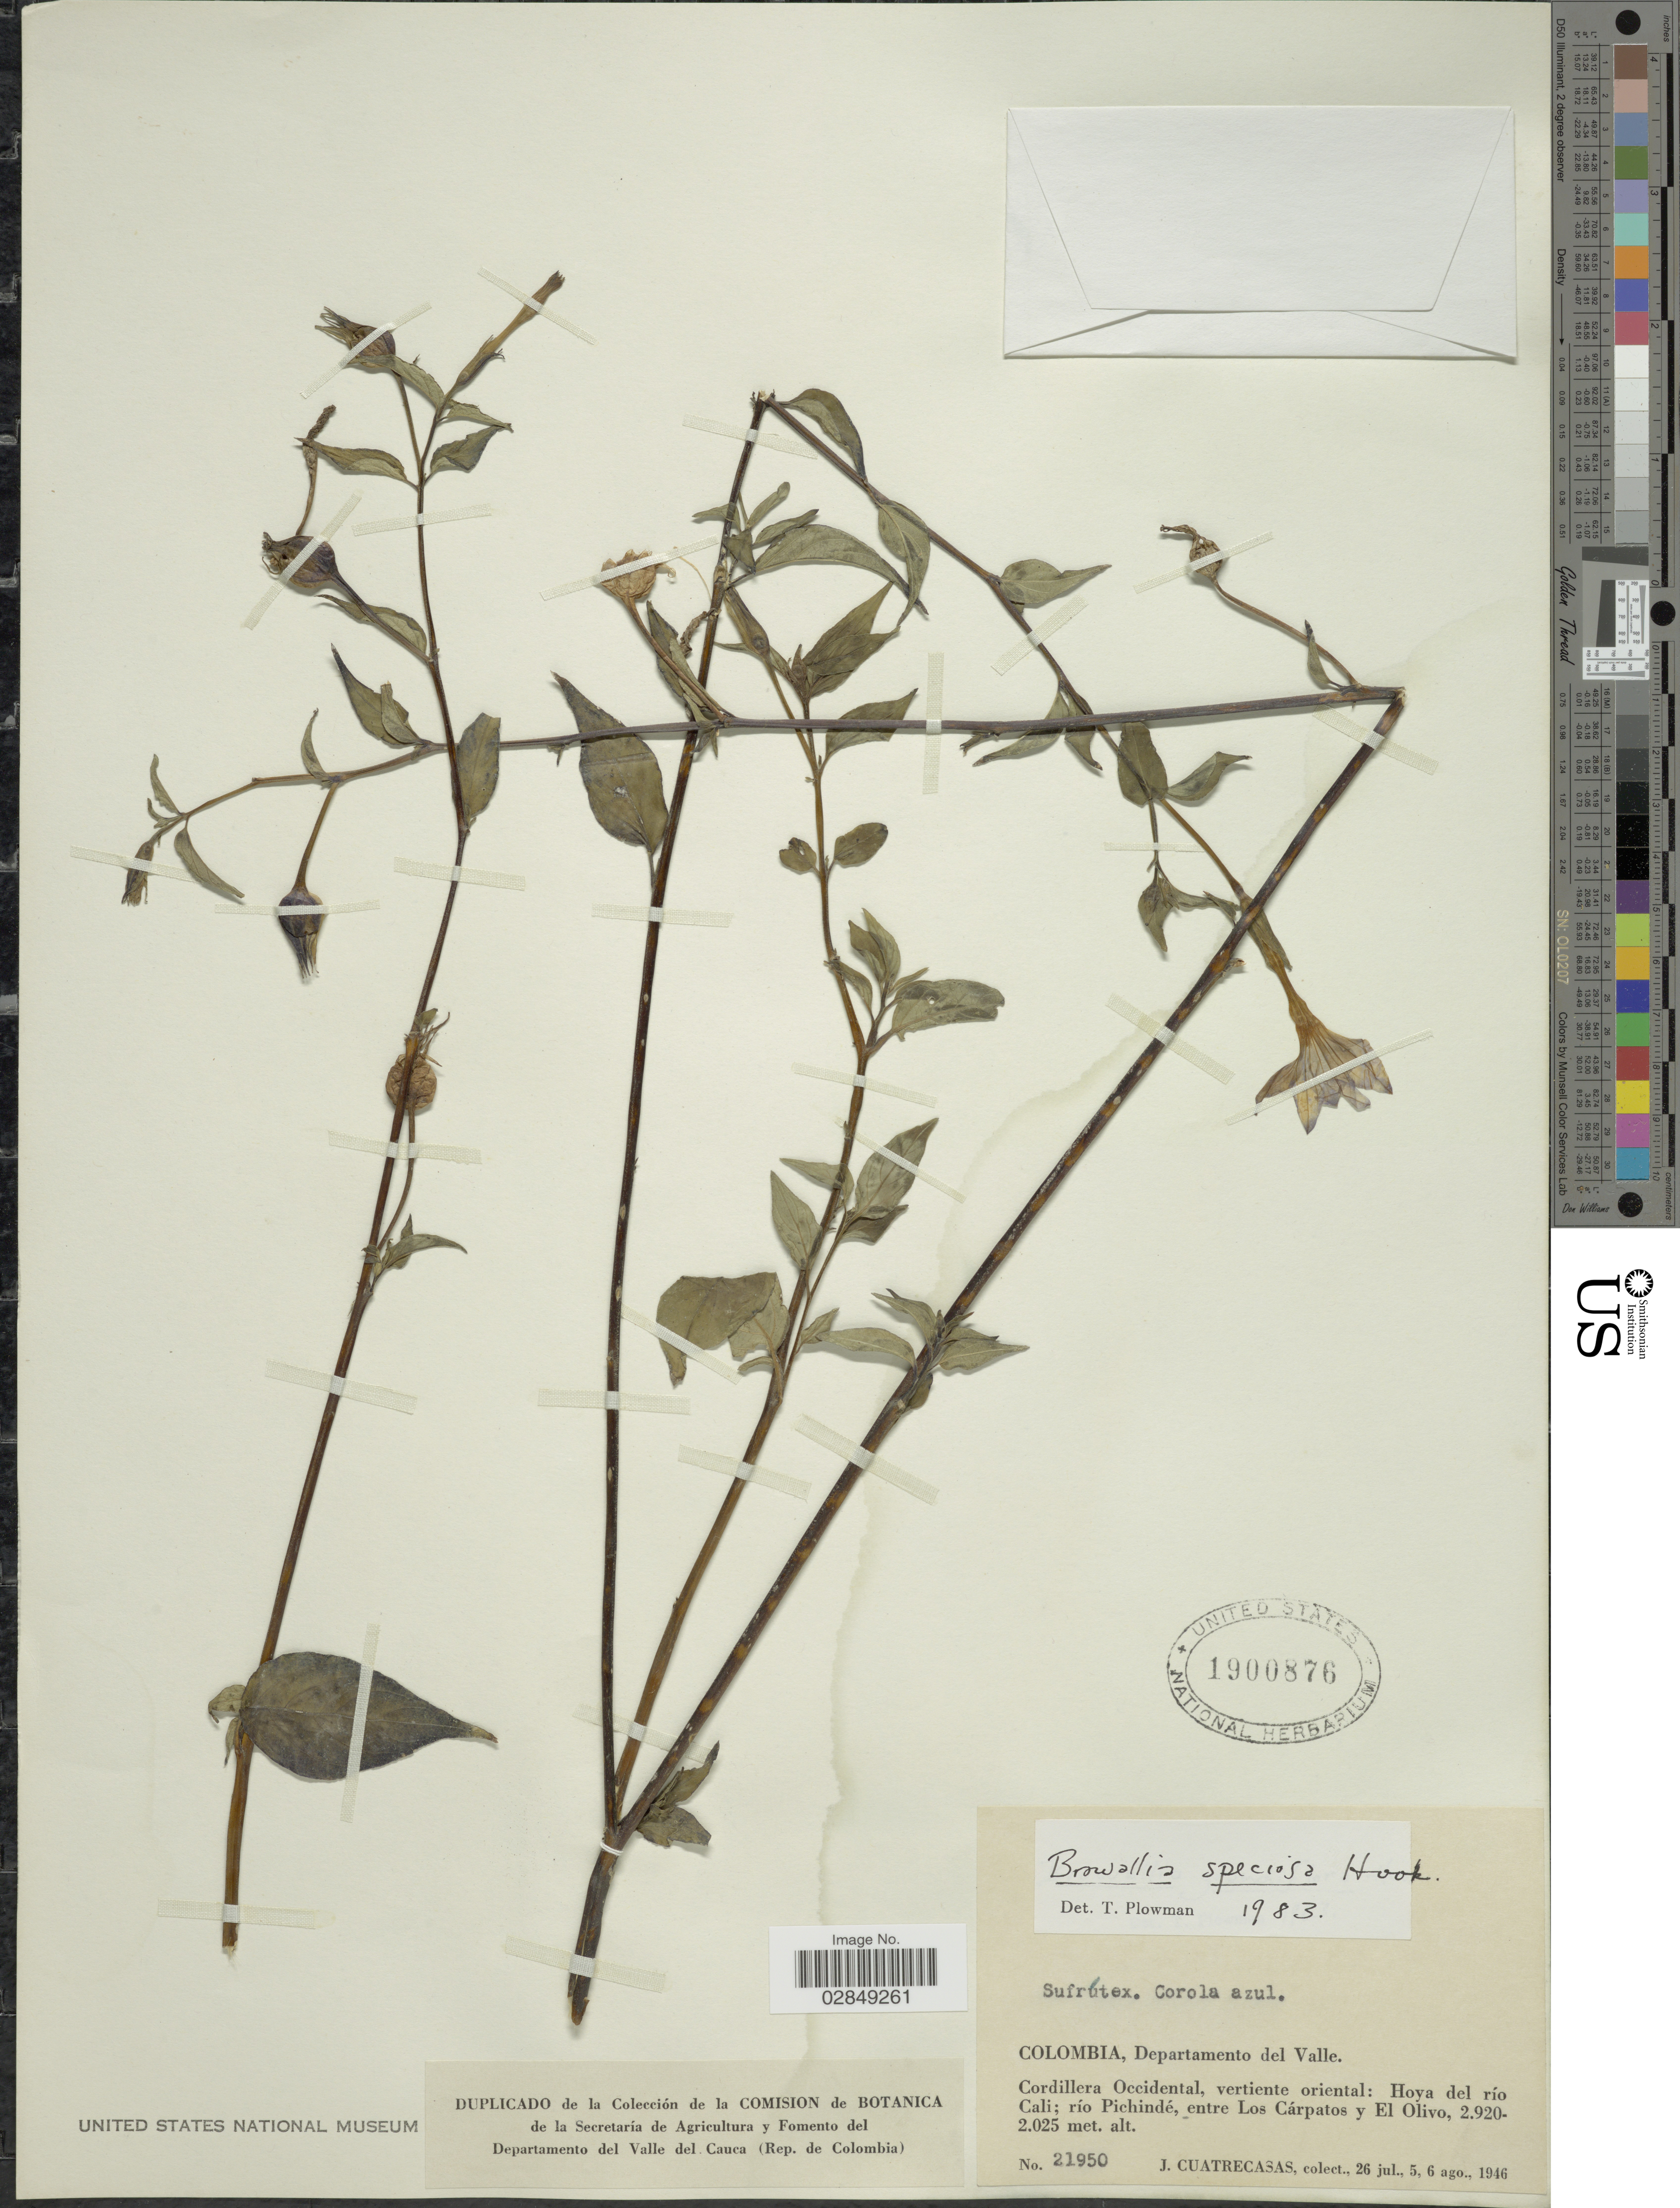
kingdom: Plantae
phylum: Tracheophyta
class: Magnoliopsida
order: Solanales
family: Solanaceae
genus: Browallia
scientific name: Browallia speciosa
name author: Hook.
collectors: J. Cuatrecasas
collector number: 21950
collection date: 1946-07-26/1946-08-06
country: Colombia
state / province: Valle del Cauca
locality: Departamento del Valle. Cordillera Occidental, vertiente oriental: Hoya del río Cali: río Pichindé, entre Los Cárpatos y El Olivo.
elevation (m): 2025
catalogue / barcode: US 1900876